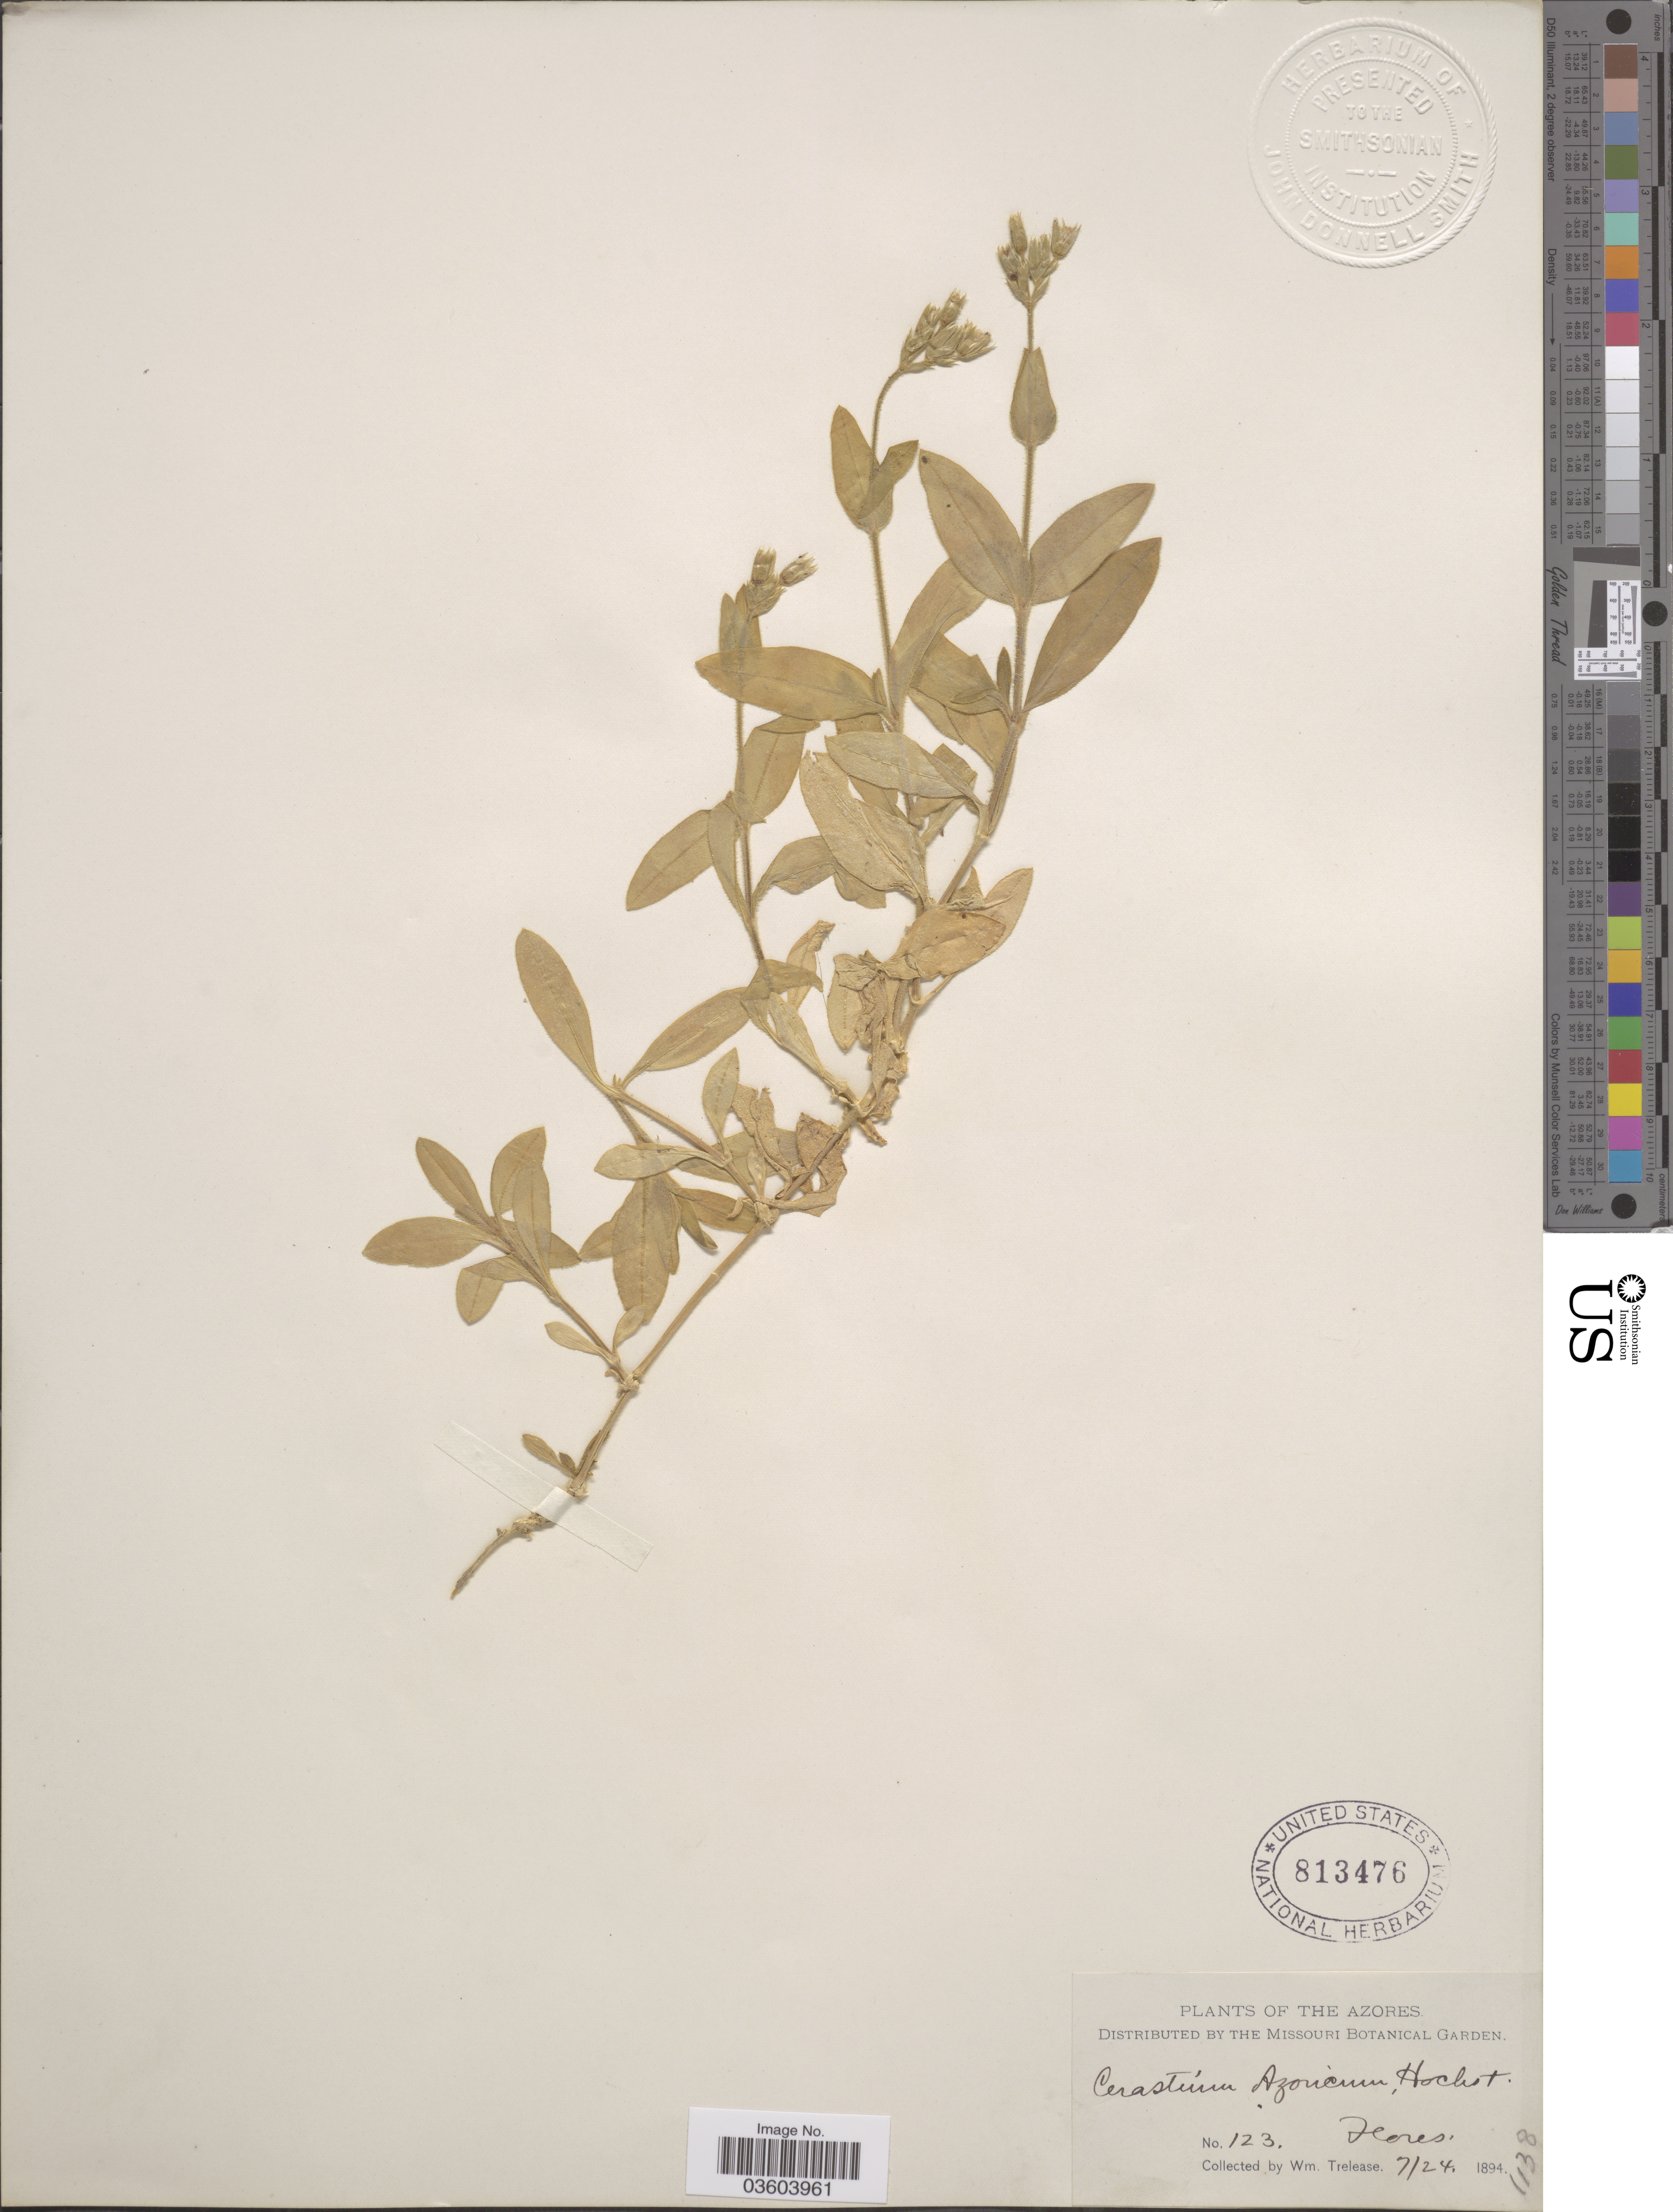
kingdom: Plantae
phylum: Tracheophyta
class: Magnoliopsida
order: Caryophyllales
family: Caryophyllaceae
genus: Cerastium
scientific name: Cerastium lazicum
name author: Boiss.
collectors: W. Trelease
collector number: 123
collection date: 1894-07-24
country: Portugal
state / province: Azores (Aut. Reg.)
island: Flores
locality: Flores.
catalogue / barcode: US 813476